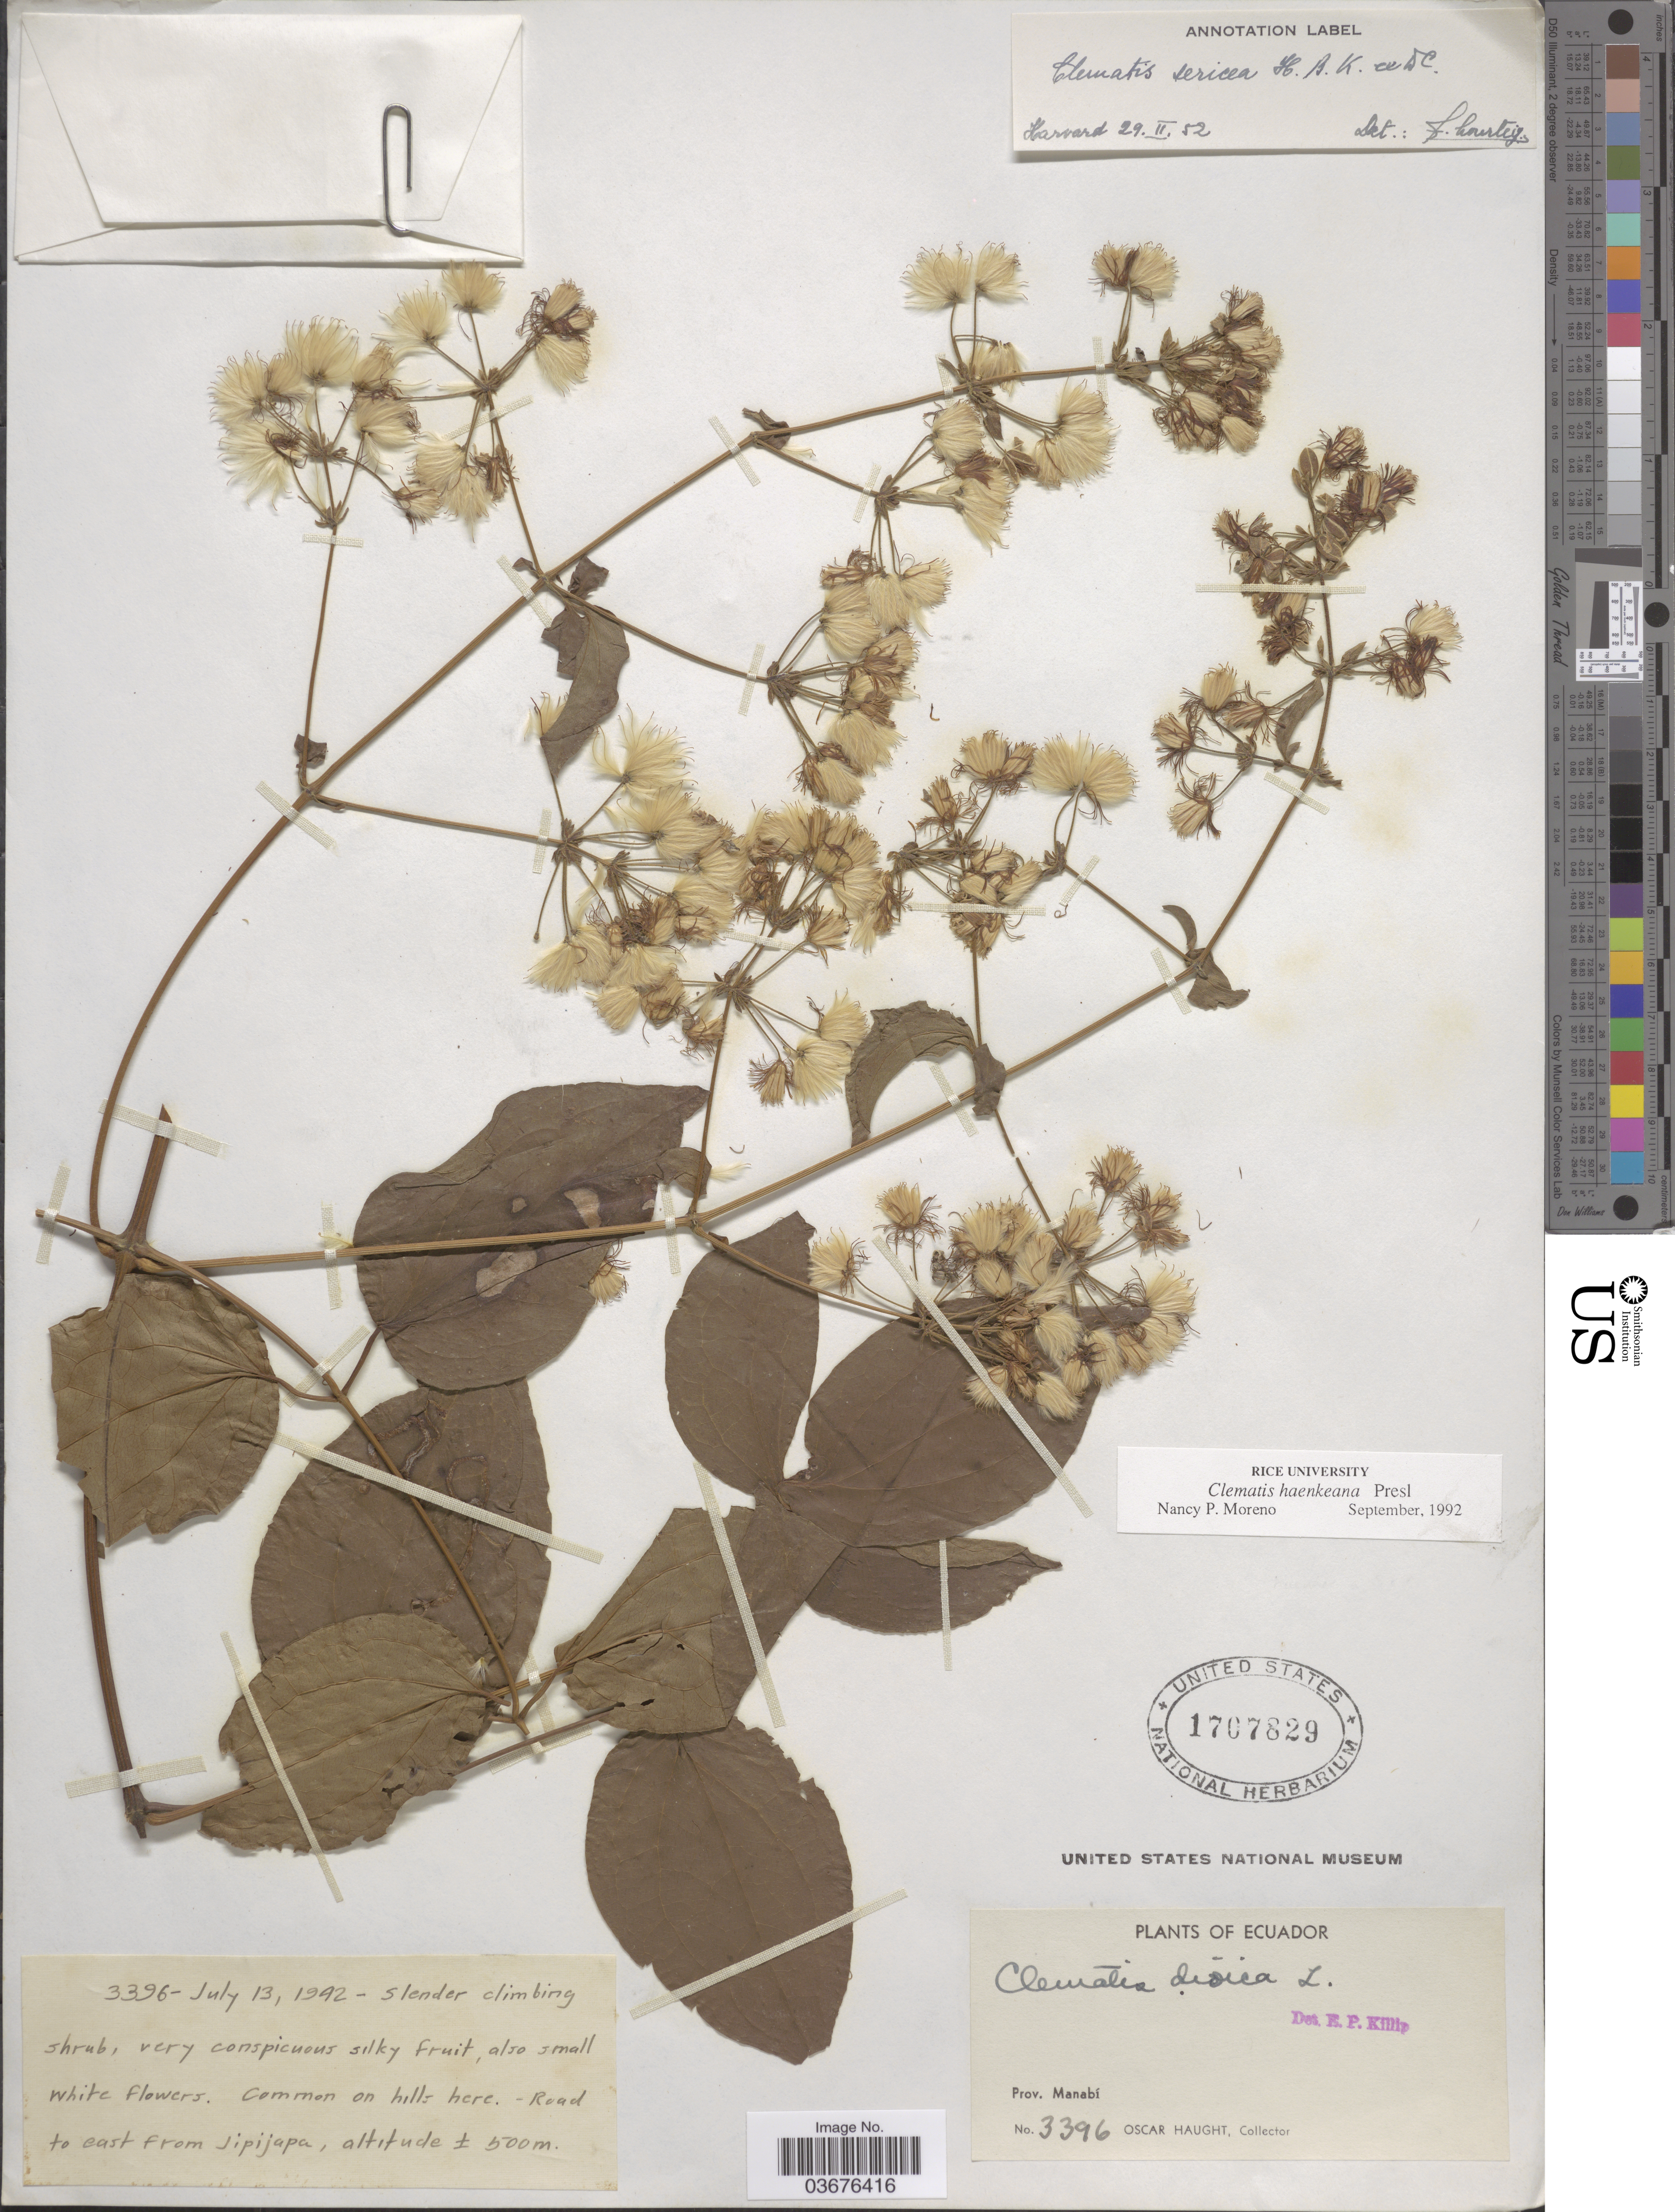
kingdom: Plantae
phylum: Tracheophyta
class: Magnoliopsida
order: Ranunculales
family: Ranunculaceae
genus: Clematis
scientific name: Clematis haenkeana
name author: C. Presl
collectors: O. Haught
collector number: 3396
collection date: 1942-07-13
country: Ecuador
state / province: Manabí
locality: Road to east from Jipijapa.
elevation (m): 500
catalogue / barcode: US 1707829